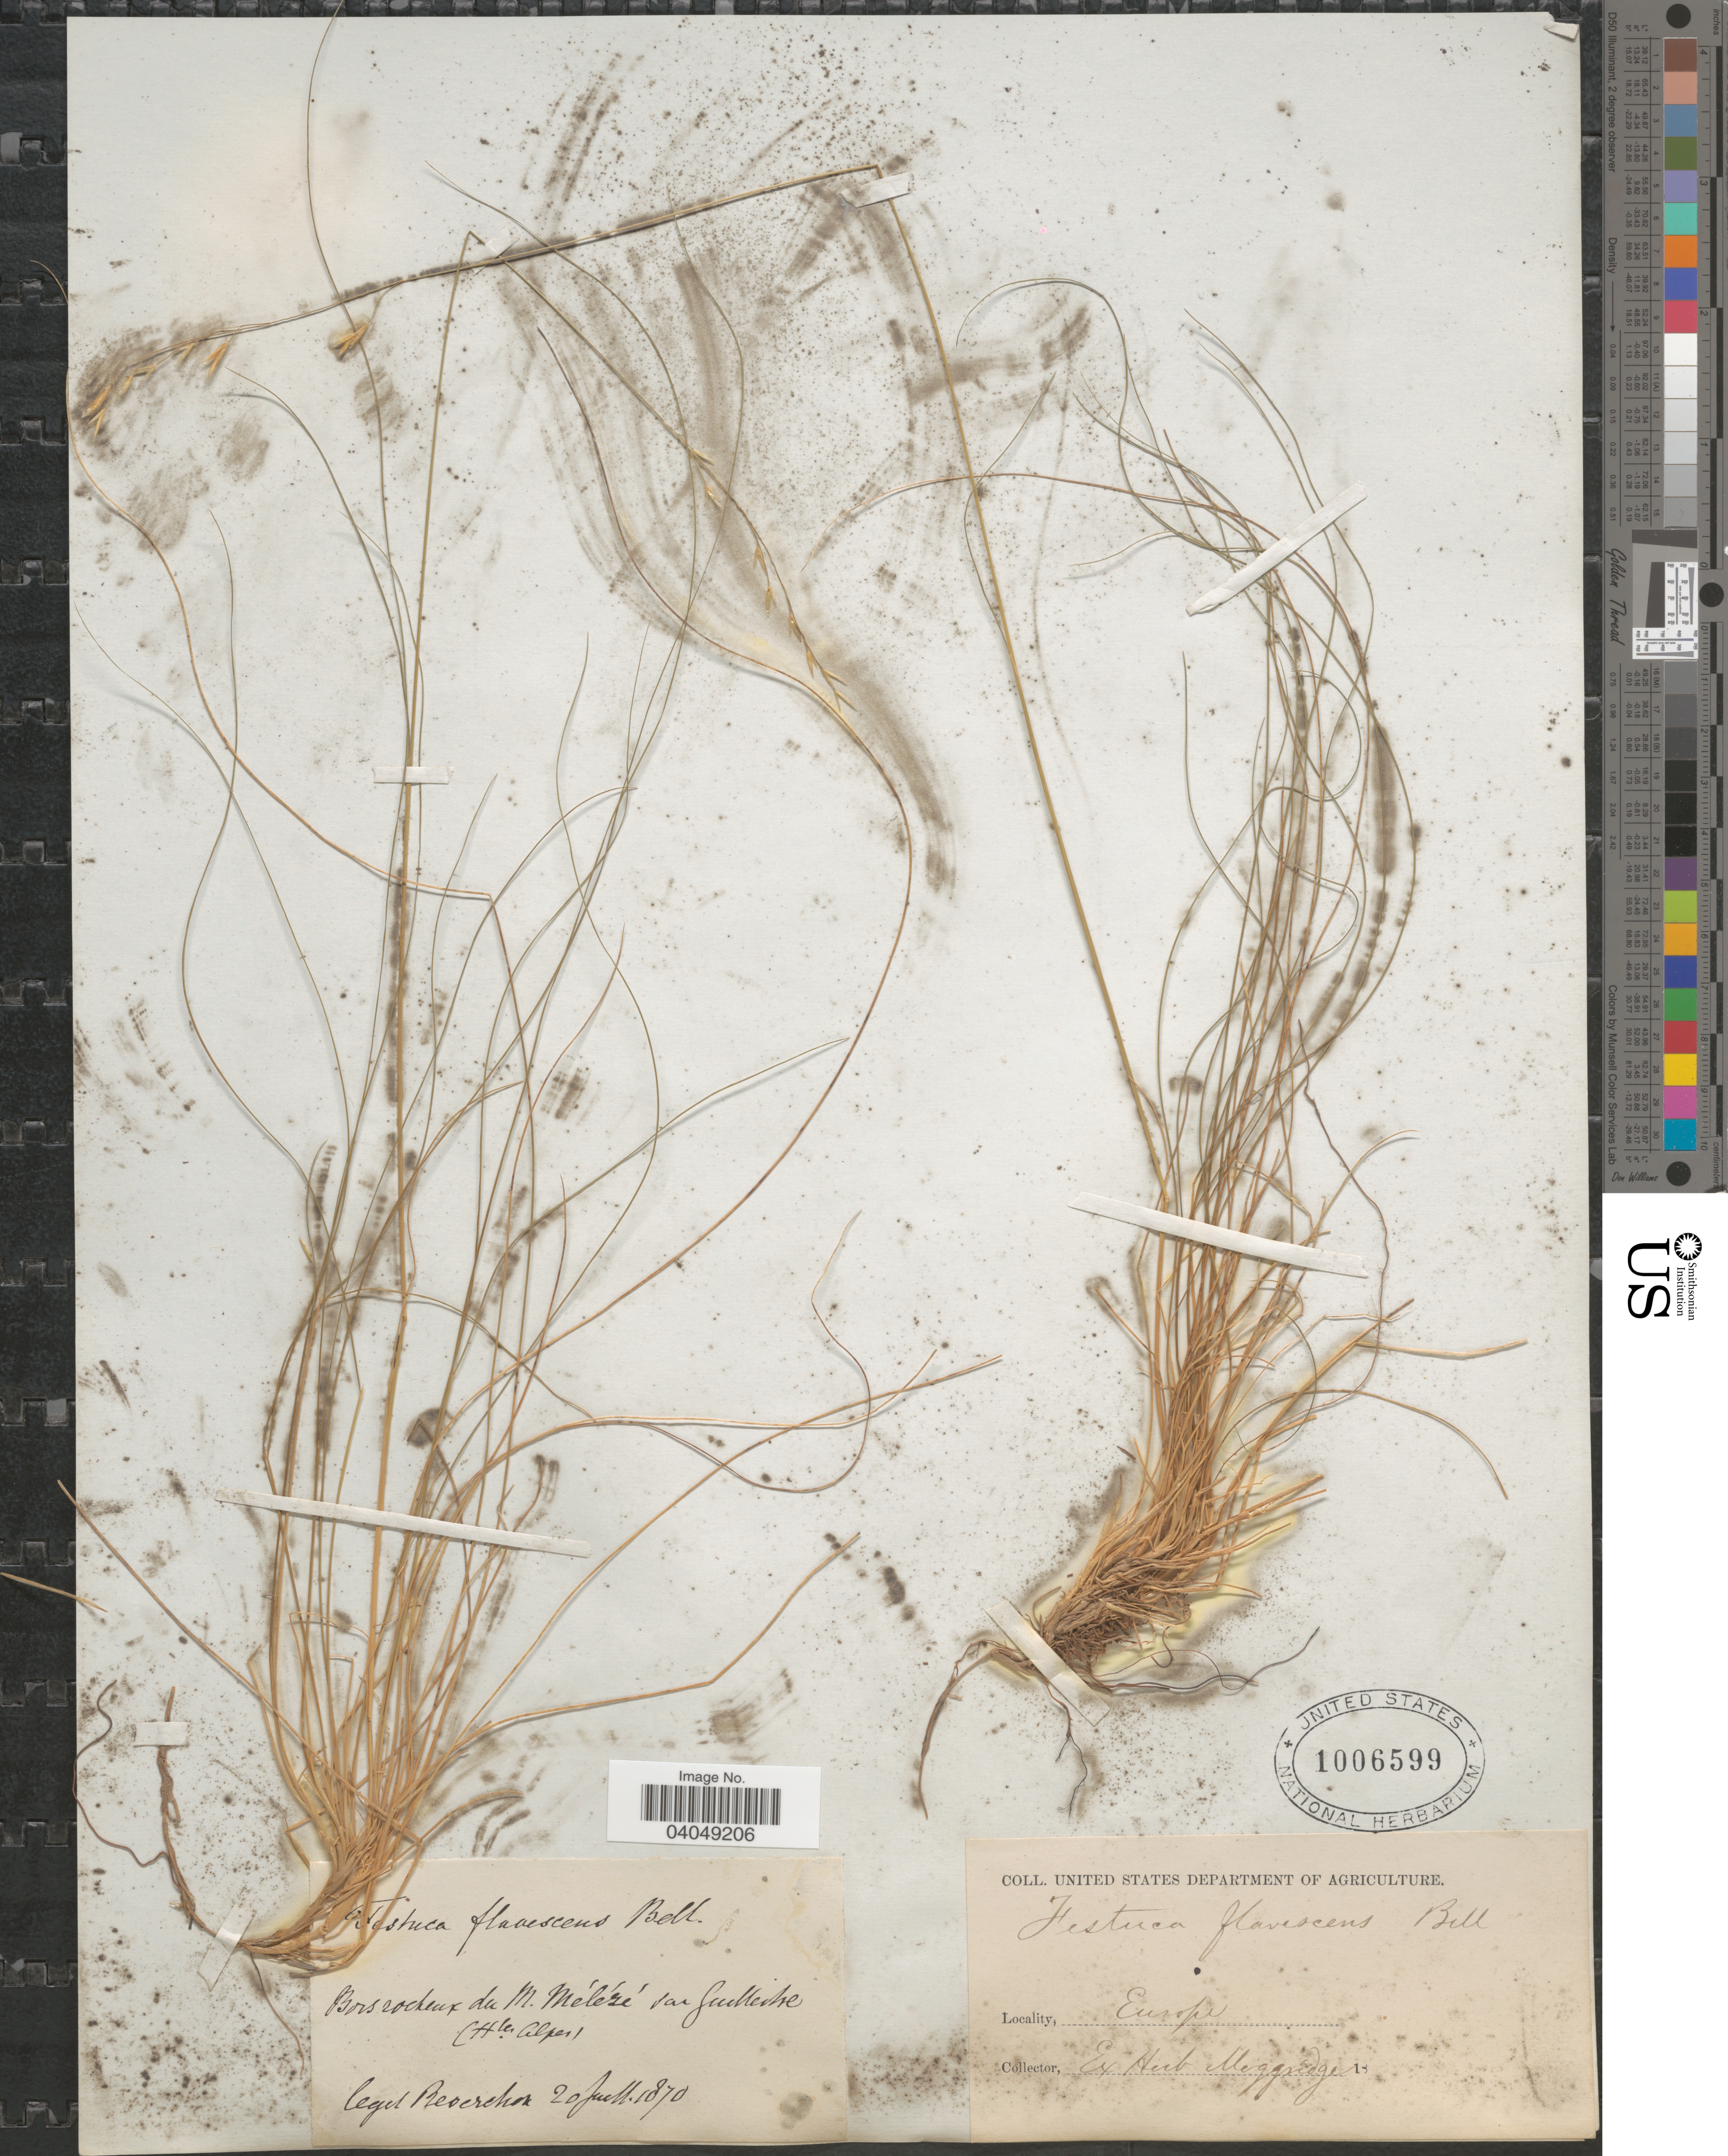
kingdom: Plantae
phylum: Tracheophyta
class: Liliopsida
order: Poales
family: Poaceae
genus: Festuca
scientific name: Festuca flavescens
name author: Bell.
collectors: -. Reverchon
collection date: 1870-07-20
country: France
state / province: Provence-Alpes-Côte d'Azur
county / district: Hautes-Alpes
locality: Bords rocheux du M. Mélézé var Guelleihe (Htes Alpes). Europe. [interpreted]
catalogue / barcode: US 1006599